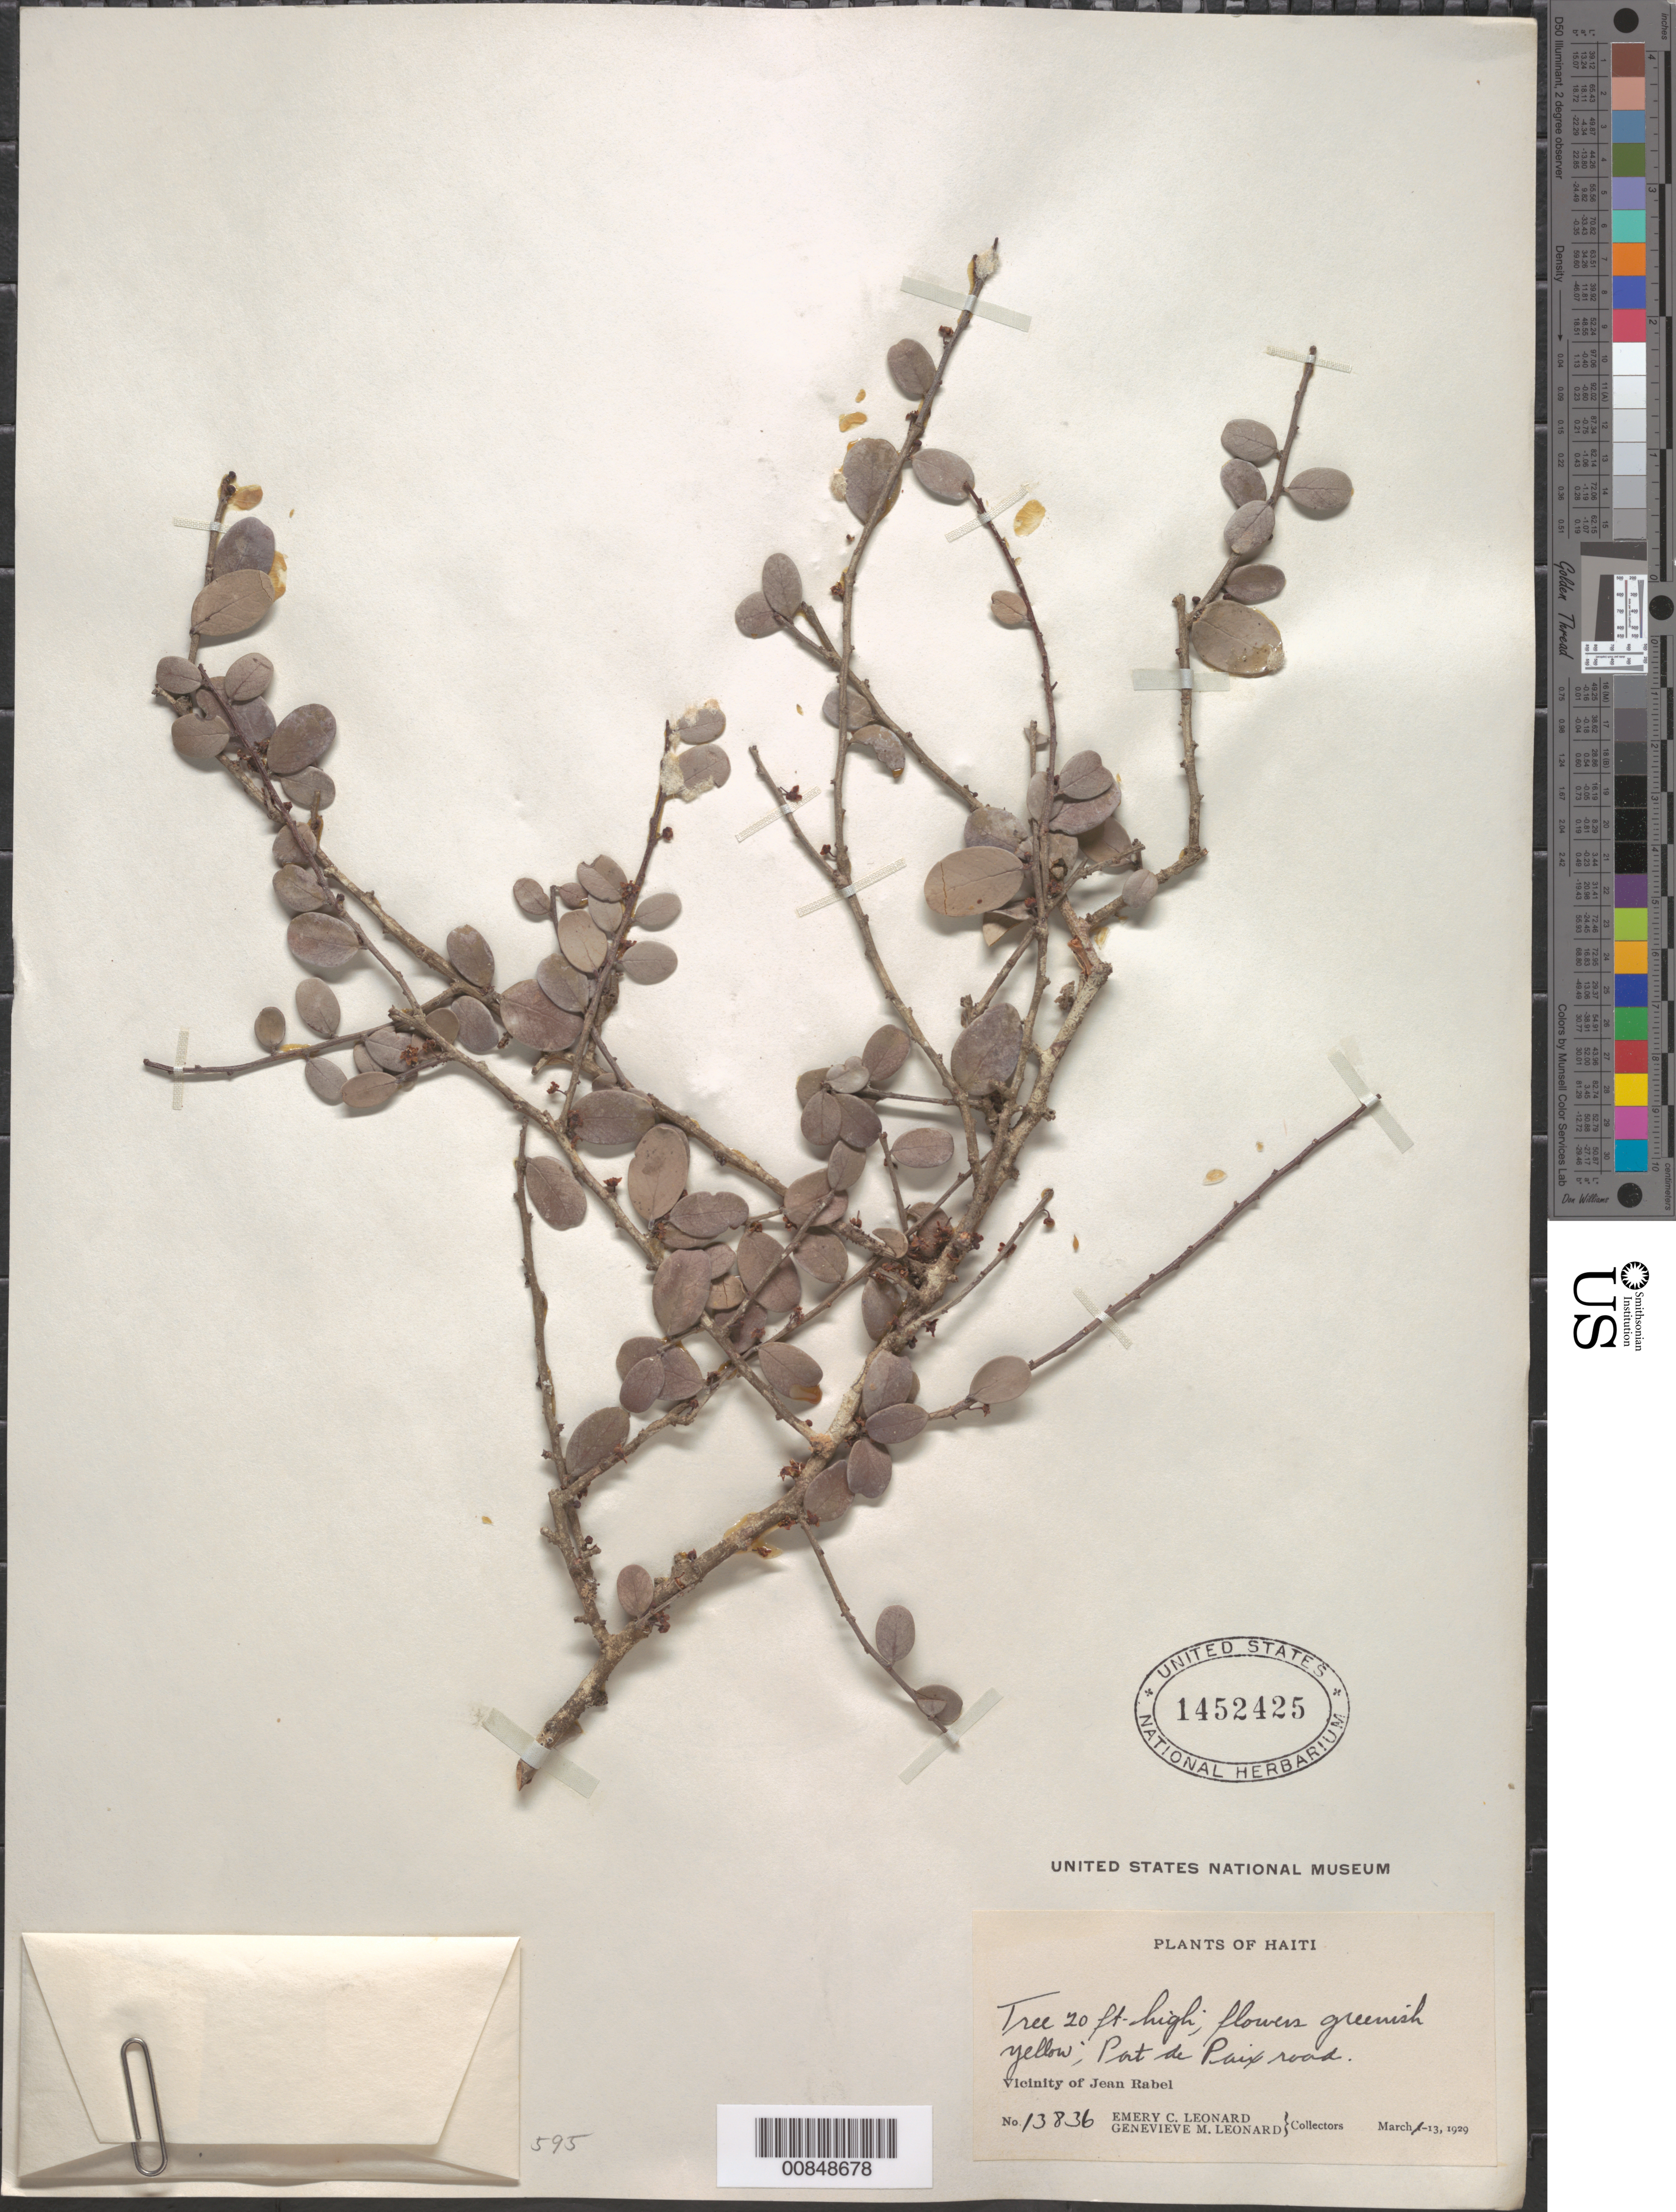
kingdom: Plantae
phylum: Tracheophyta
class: Magnoliopsida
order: Celastrales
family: Celastraceae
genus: Maytenus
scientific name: Maytenus buxifolia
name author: (A. Rich.) Griseb.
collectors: E. C. Leonard & G. M. Leonard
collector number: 13836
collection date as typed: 13 Mar 1929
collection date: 1929-03-13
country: Haiti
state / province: Nord-Ouest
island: Hispaniola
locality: Vicinity of Jean Rabel, Port de Paix road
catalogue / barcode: US 1452425